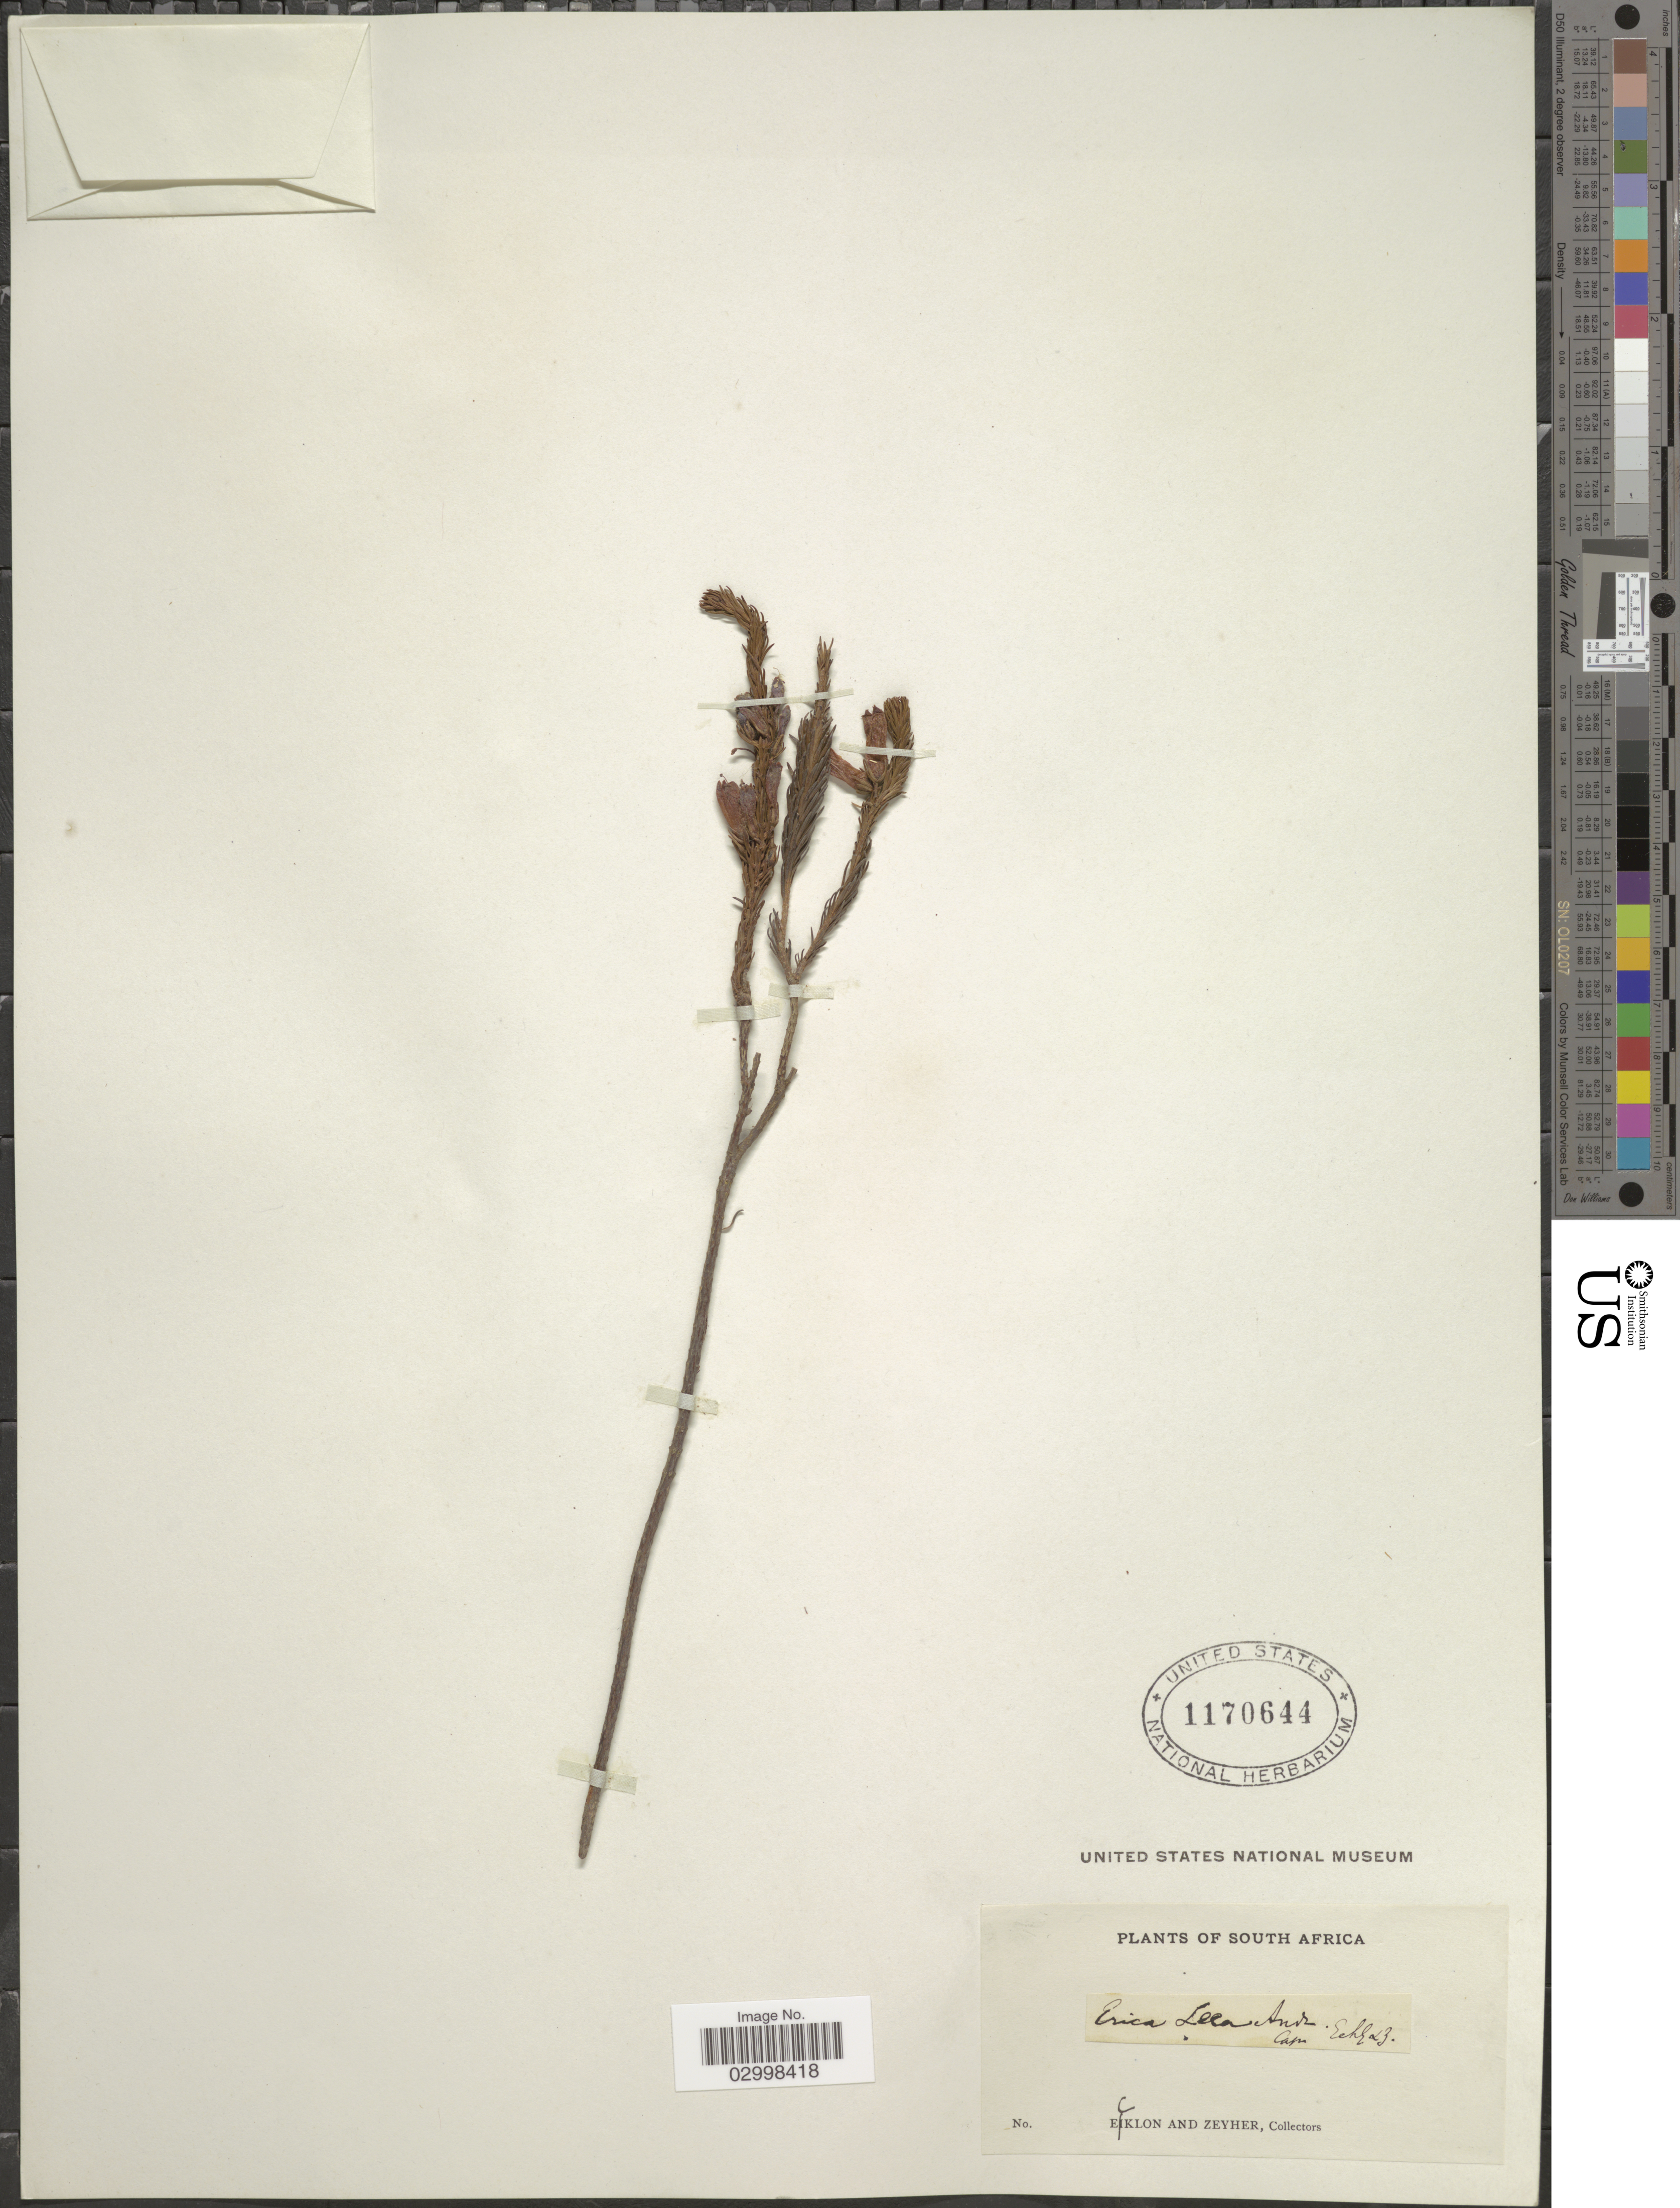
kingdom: Plantae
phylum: Tracheophyta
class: Magnoliopsida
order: Ericales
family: Ericaceae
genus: Erica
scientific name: Erica leeana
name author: W.T. Aiton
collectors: -. Ecklon & -. Zeyher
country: South Africa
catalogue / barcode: US 1170644